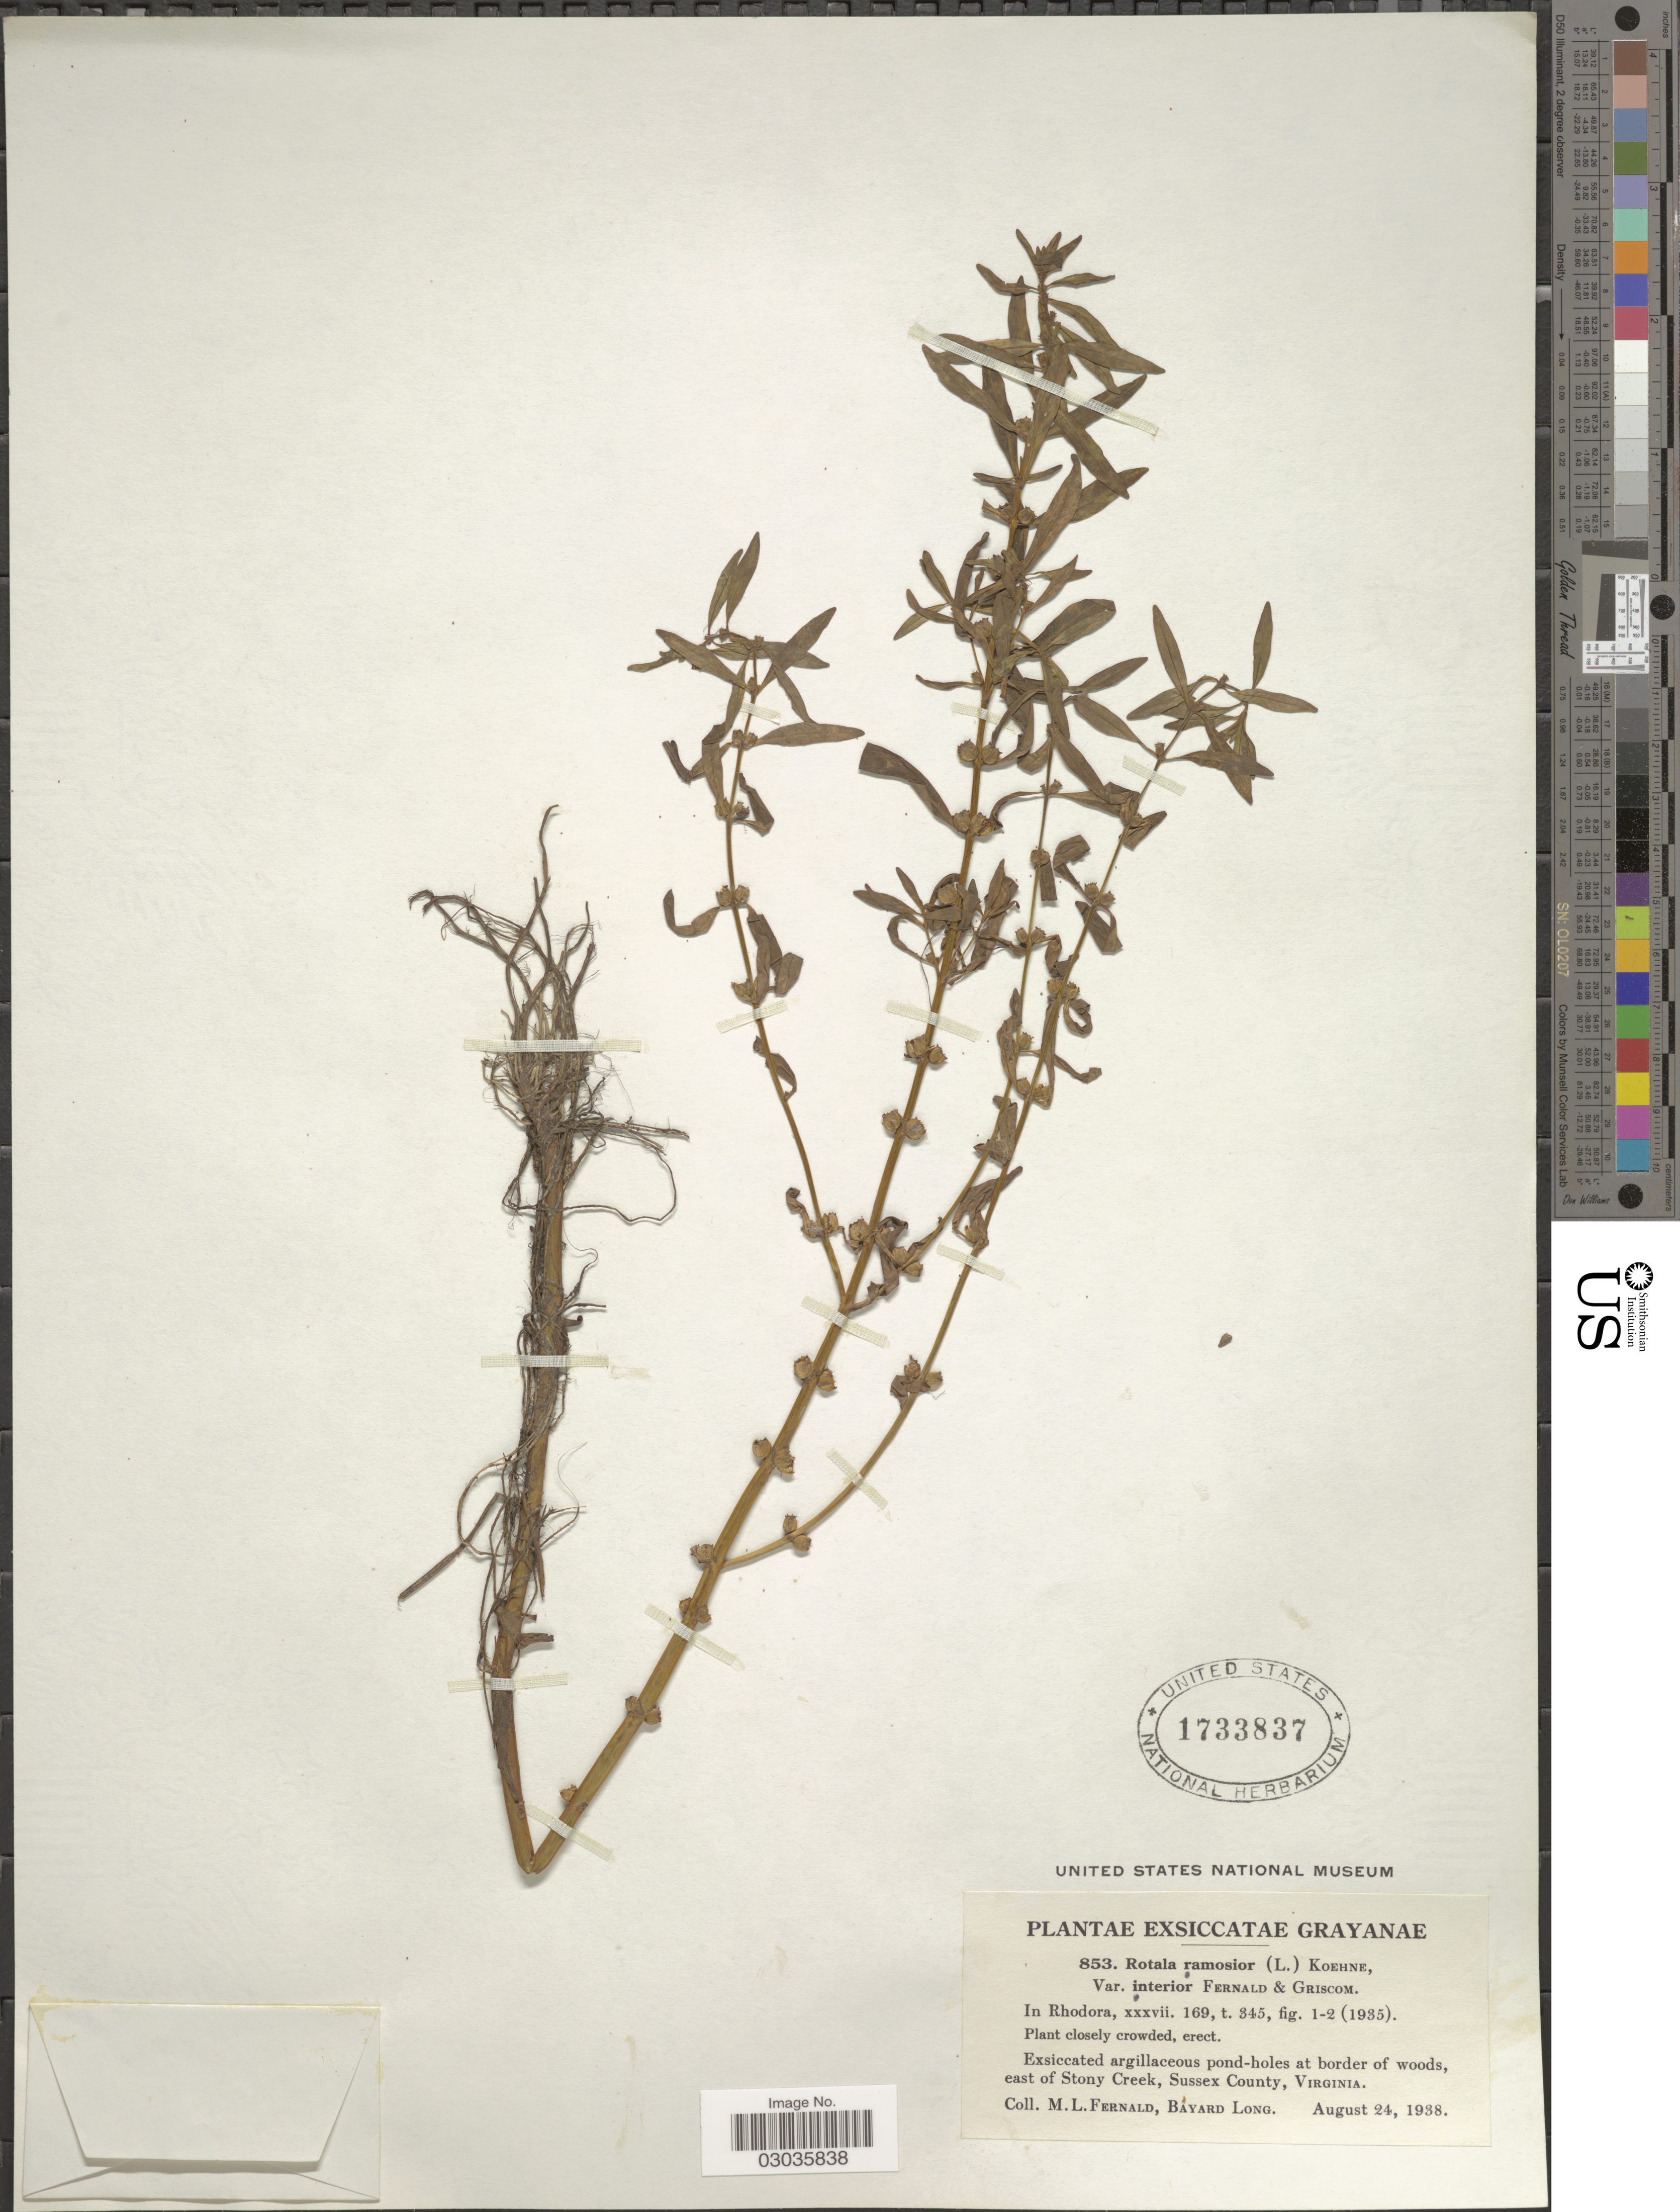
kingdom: Plantae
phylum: Tracheophyta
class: Magnoliopsida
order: Myrtales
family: Lythraceae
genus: Rotala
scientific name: Rotala ramosior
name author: (L.) Koehne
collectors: M. L. Fernald & B. Long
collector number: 853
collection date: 1938-08-24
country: United States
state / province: Virginia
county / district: Sussex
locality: Southeastern Virginia. Sussex County. Esxiccated argillaceous pond-holes at border of woods, east of Stony Creek.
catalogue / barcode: US 1733837